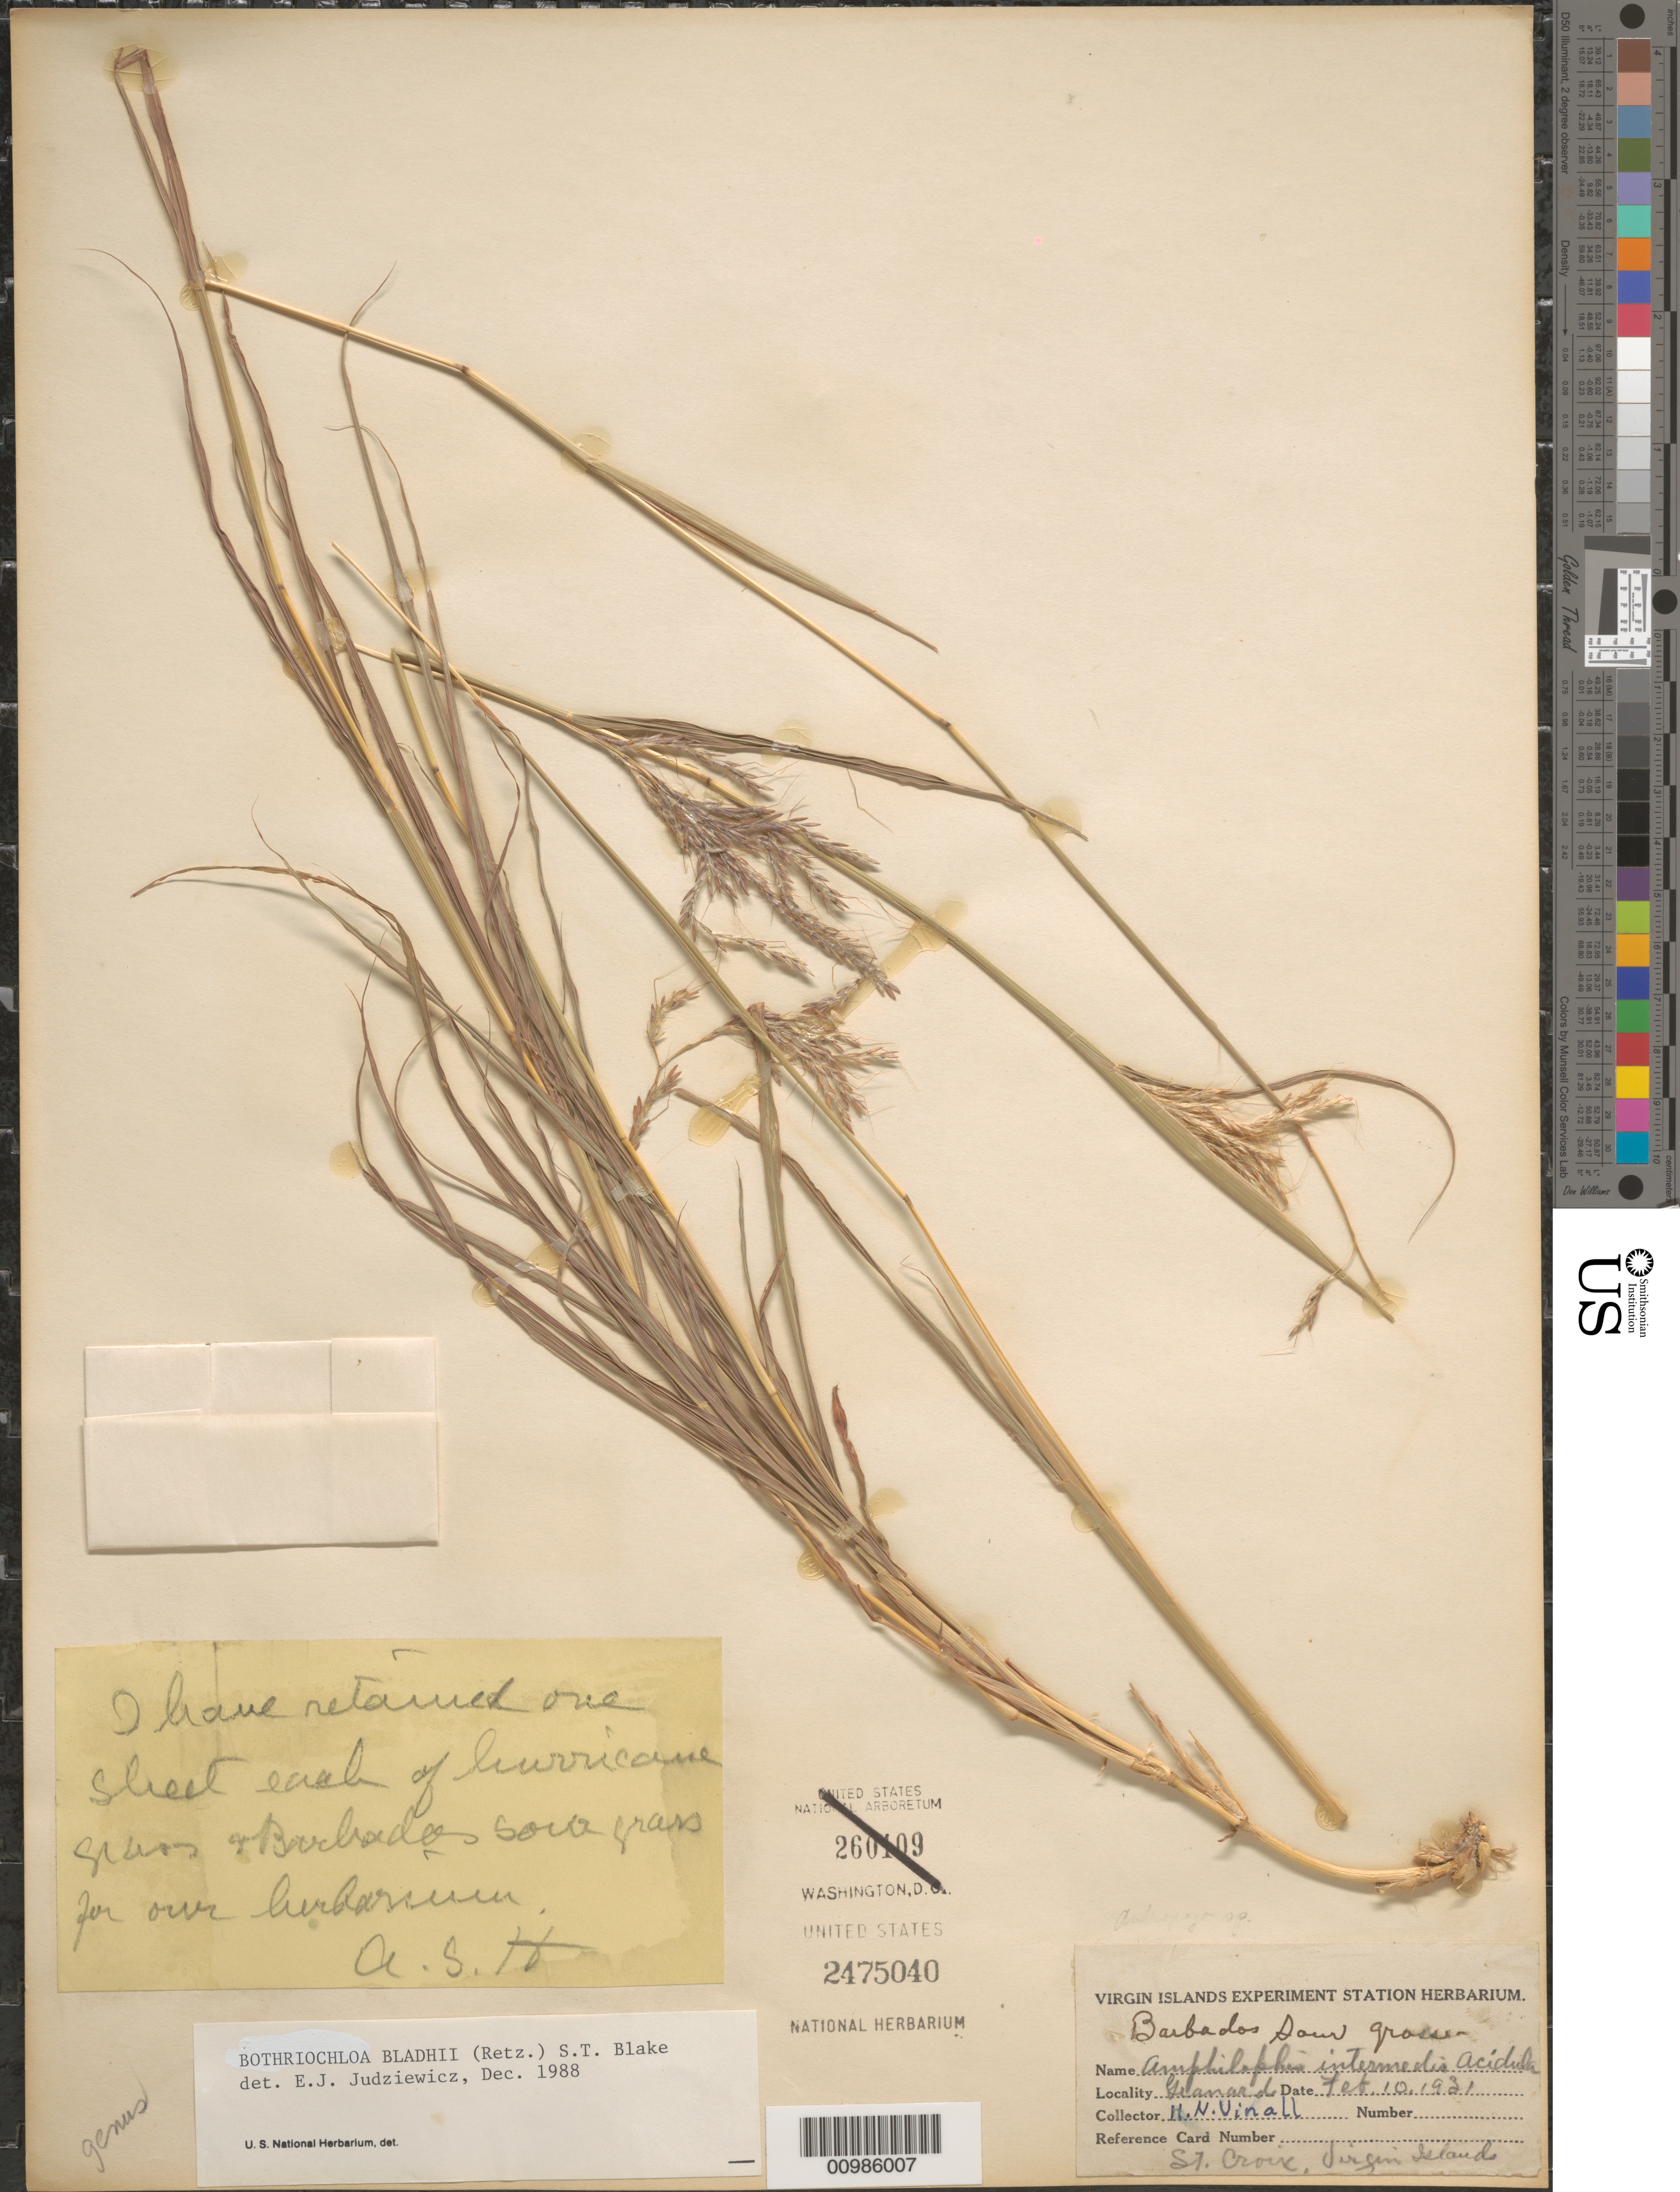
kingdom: Plantae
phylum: Tracheophyta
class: Liliopsida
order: Poales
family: Poaceae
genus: Bothriochloa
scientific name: Bothriochloa bladhii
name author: (Retz.) S.T. Blake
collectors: H. Vinall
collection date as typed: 10 Feb 1931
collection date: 1931-02-10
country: U.S. Virgin Islands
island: St. Croix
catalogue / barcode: US 2475040